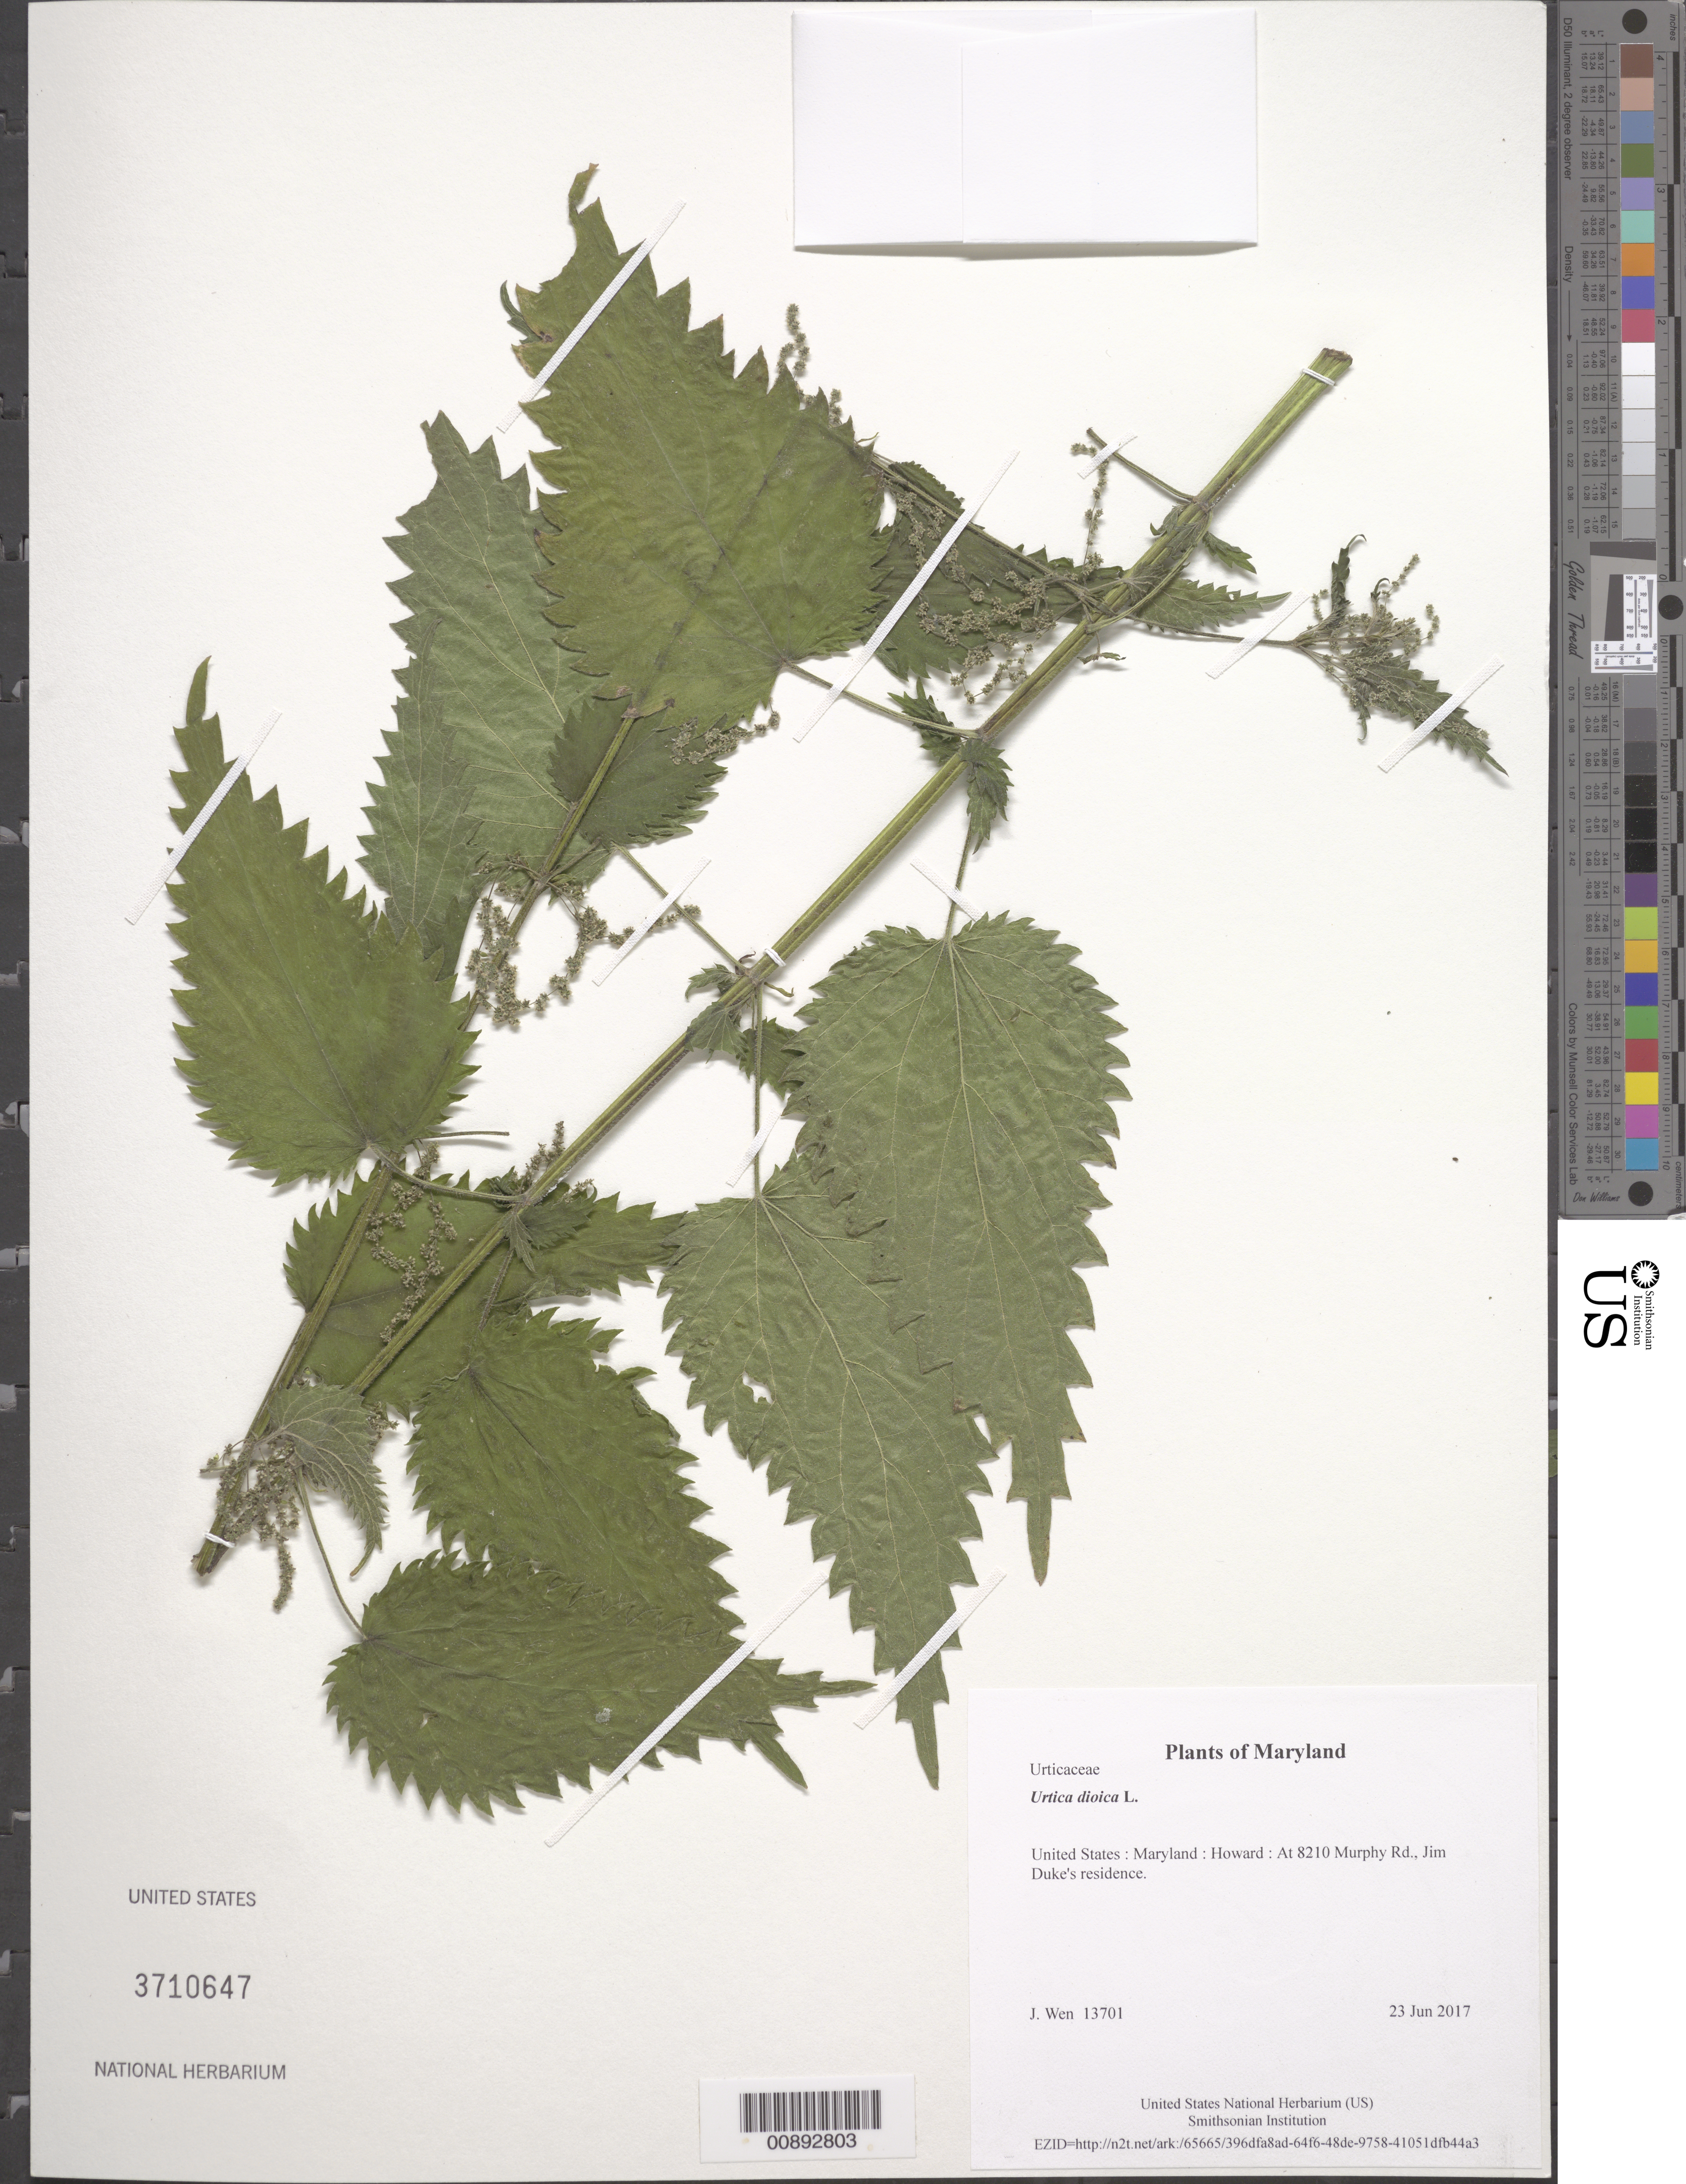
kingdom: Plantae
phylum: Tracheophyta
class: Magnoliopsida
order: Rosales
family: Urticaceae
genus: Urtica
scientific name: Urtica dioica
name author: L.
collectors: J. Wen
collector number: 13701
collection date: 2017-06-23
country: United States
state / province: Maryland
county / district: Howard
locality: At 8210 Murphy Rd., Jim Duke's residence.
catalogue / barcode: US 3710647